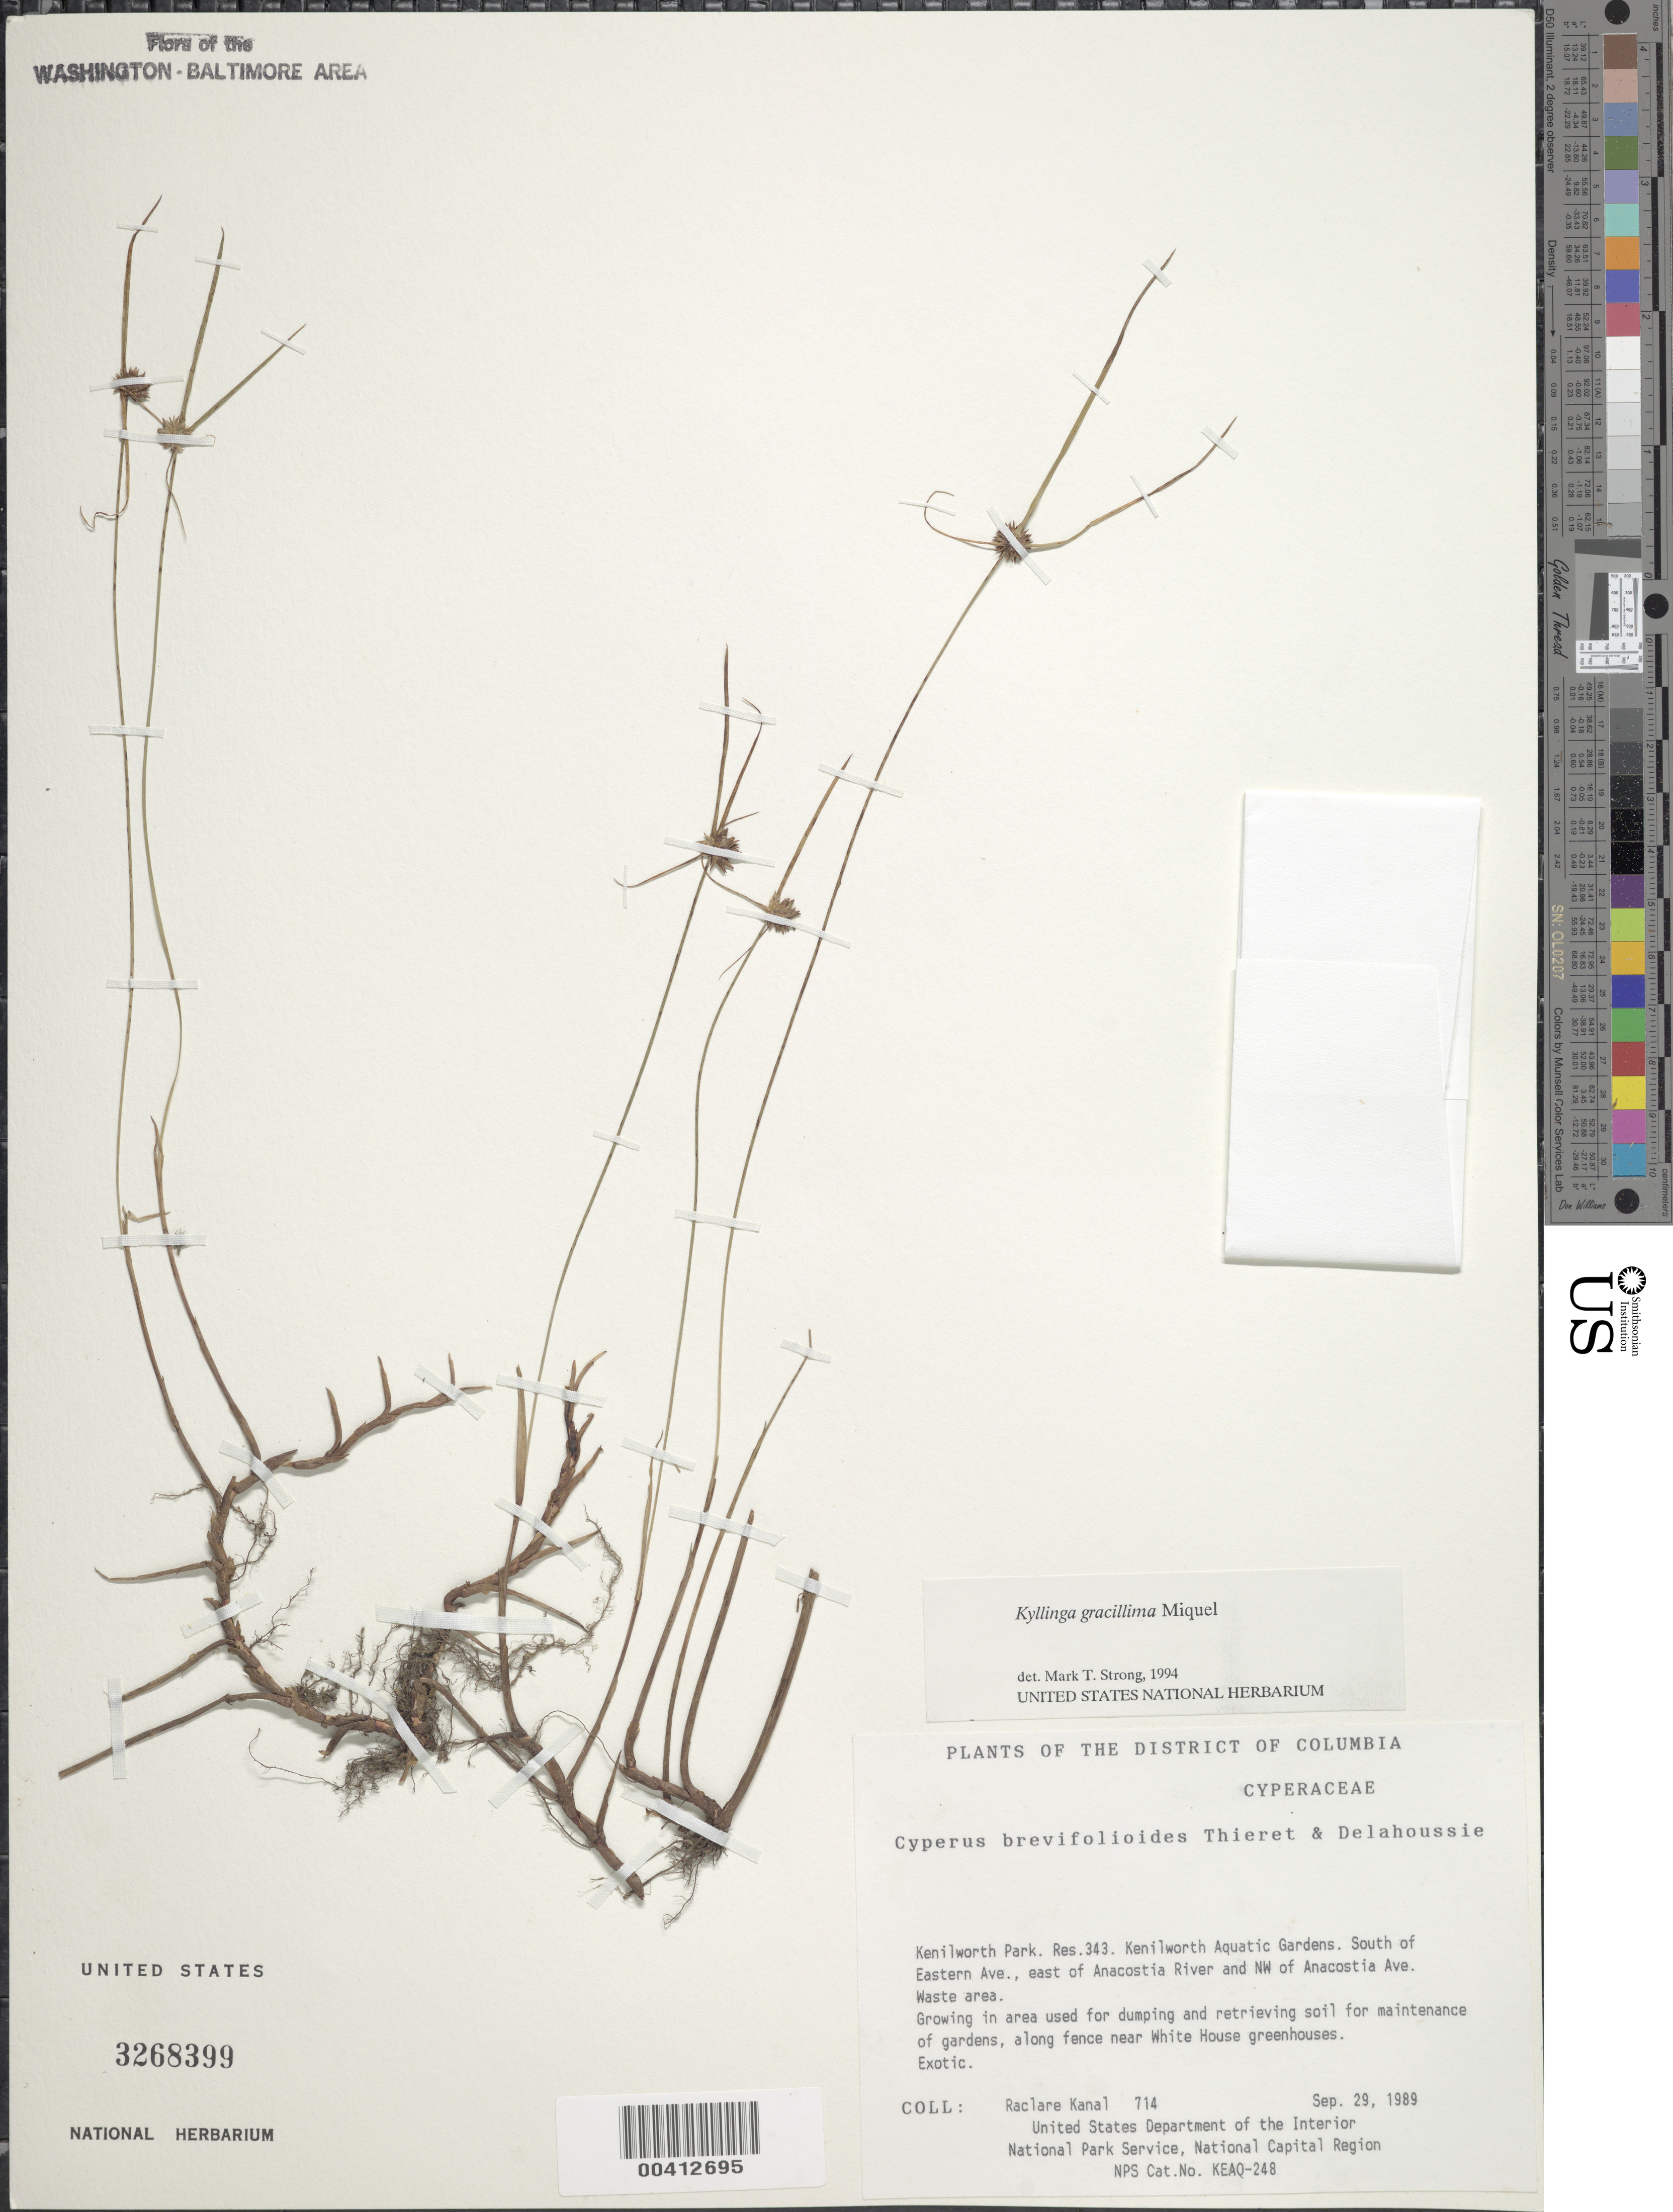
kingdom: Plantae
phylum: Tracheophyta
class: Liliopsida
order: Poales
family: Cyperaceae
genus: Cyperus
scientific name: Cyperus brevifolioides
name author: Thieret & Delahouss.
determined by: Strong, M. T., (US), Smithsonian Institution - National Museum of Natural History (UNITED STATES)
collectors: R. Kanal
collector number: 714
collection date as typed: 29 Sep 1989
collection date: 1989-09-29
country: United States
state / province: District of Columbia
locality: Kenilworth Park, Res 343, S of Eastern Ave, E of Anacostia River, NW of Anacostia Ave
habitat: Waste area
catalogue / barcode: US 3268399